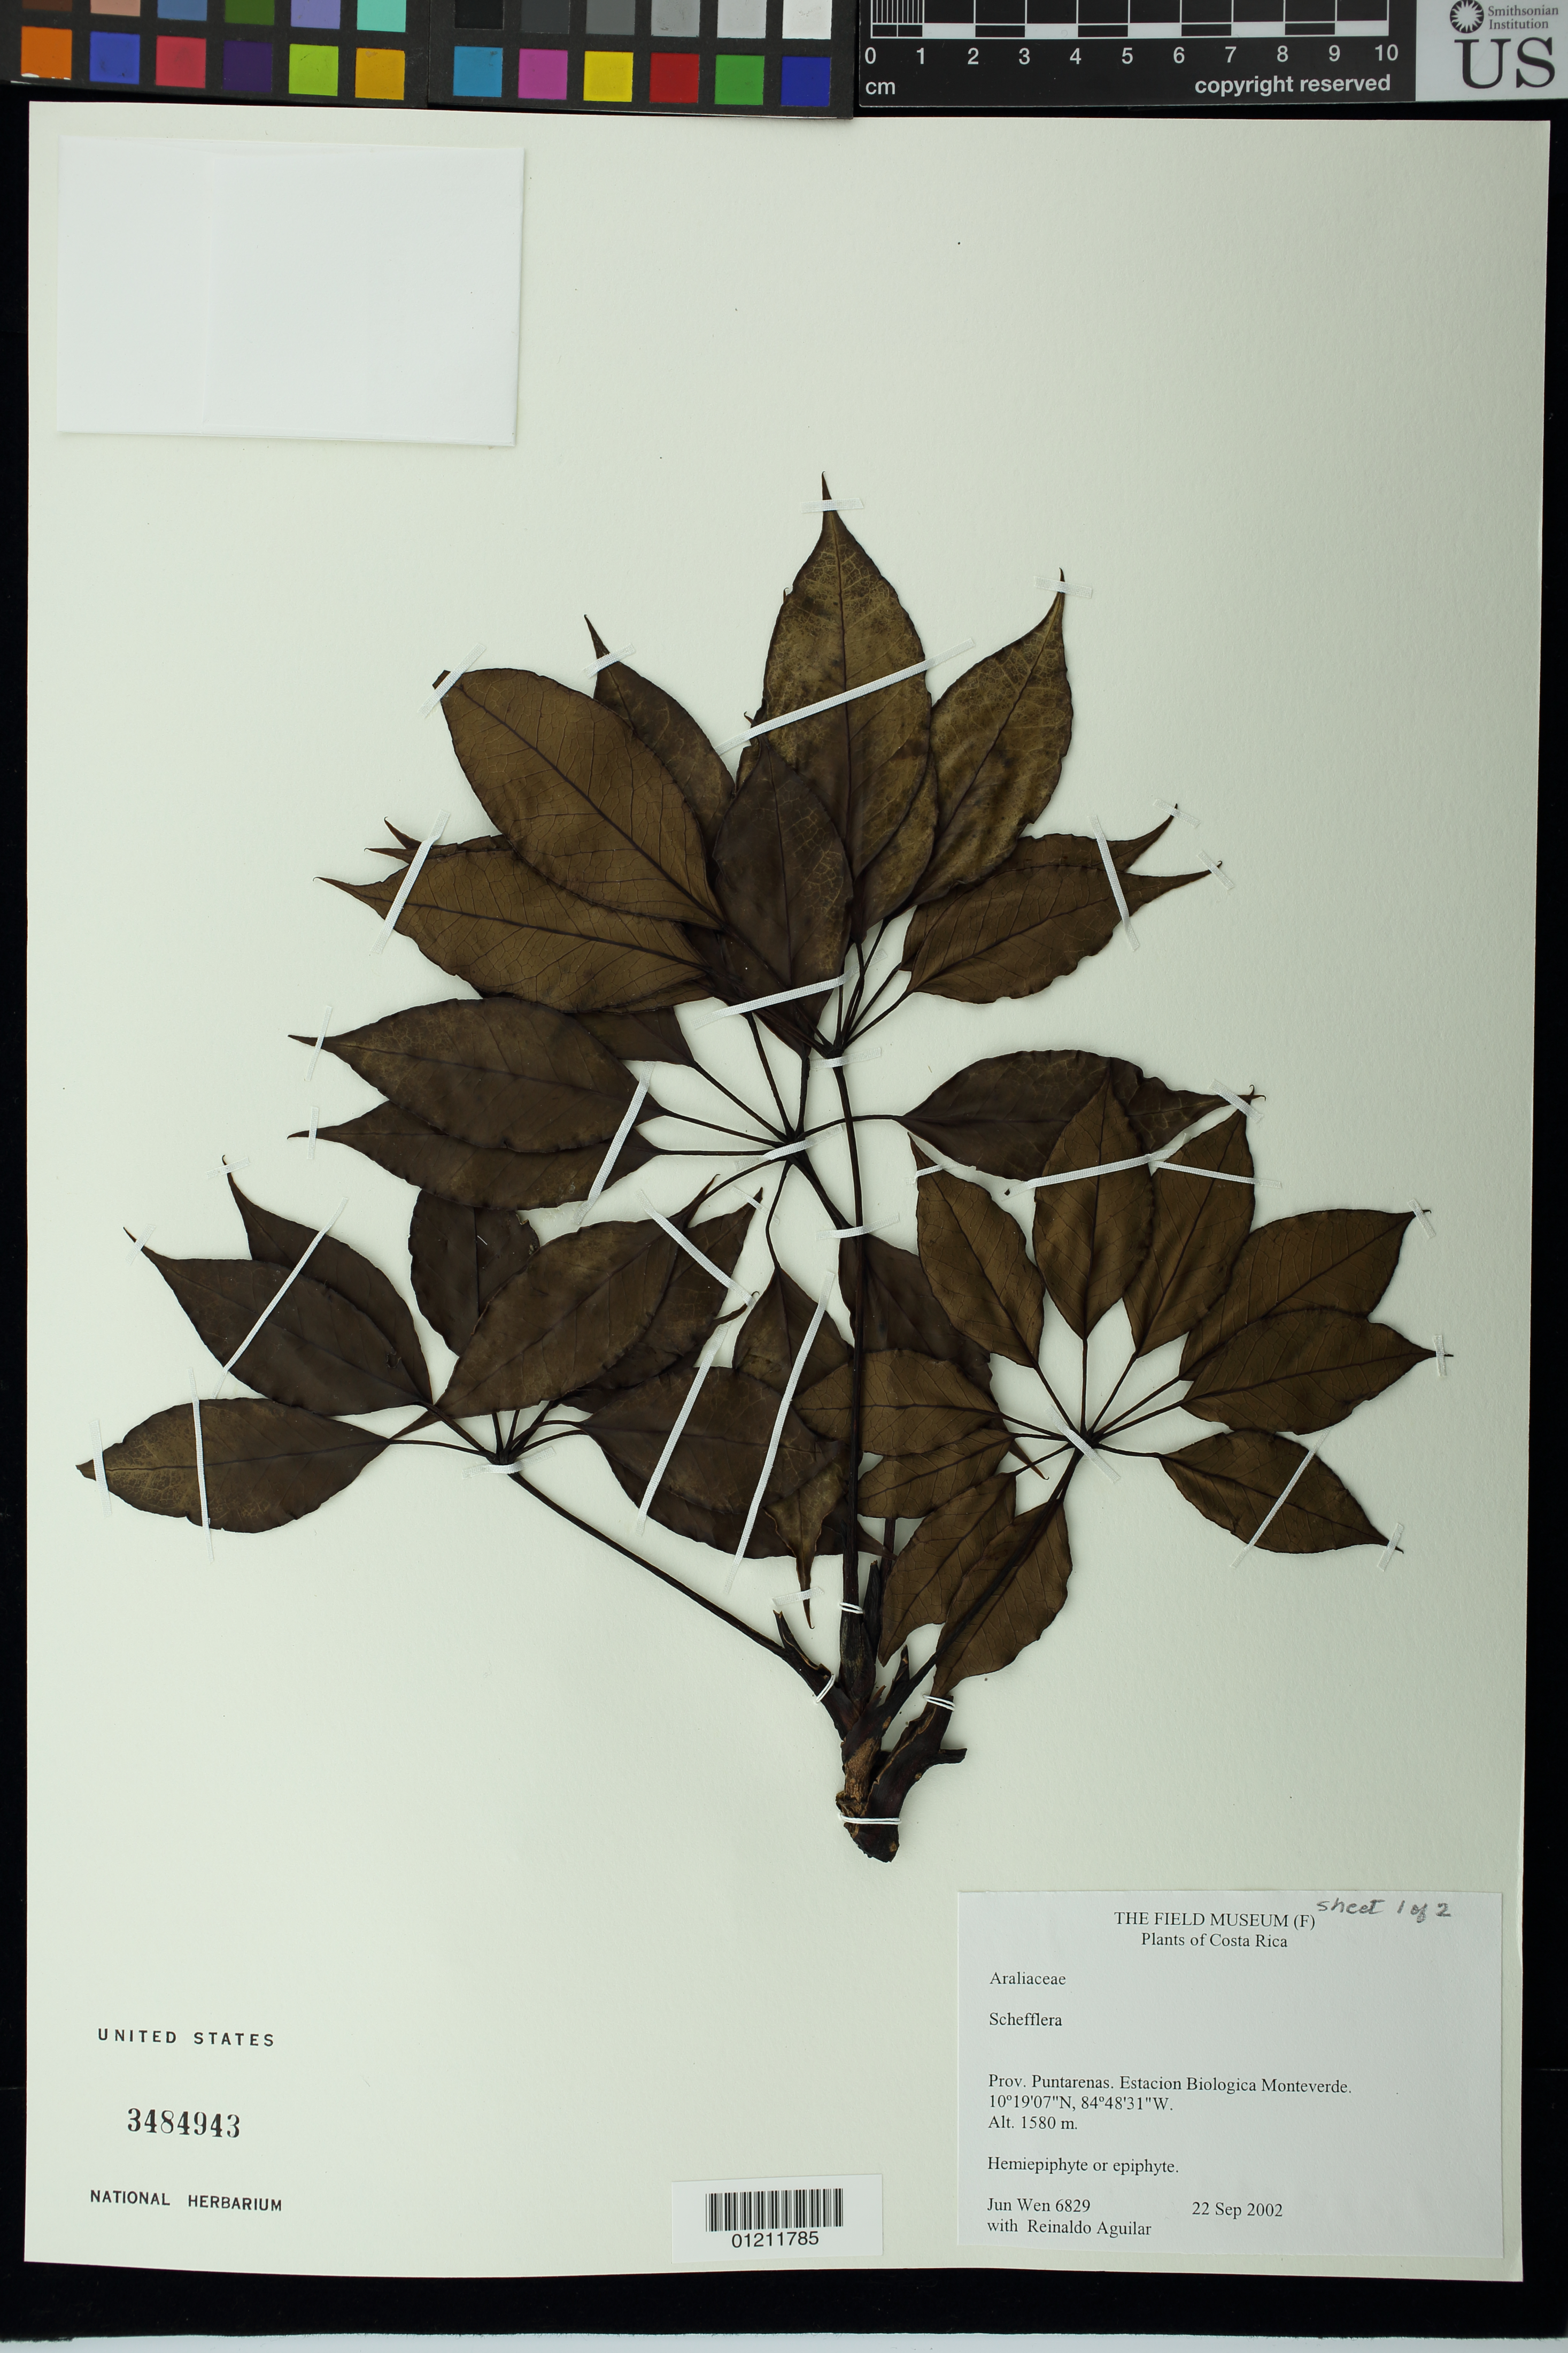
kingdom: Plantae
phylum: Tracheophyta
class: Magnoliopsida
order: Apiales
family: Araliaceae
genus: Schefflera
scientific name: Schefflera sp.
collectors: J. Wen & R. Aguilar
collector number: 6829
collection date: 2002-09-22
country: Costa Rica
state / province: Puntarenas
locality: Estacion Biologica Monteverde.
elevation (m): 1580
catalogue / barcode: US 3484943